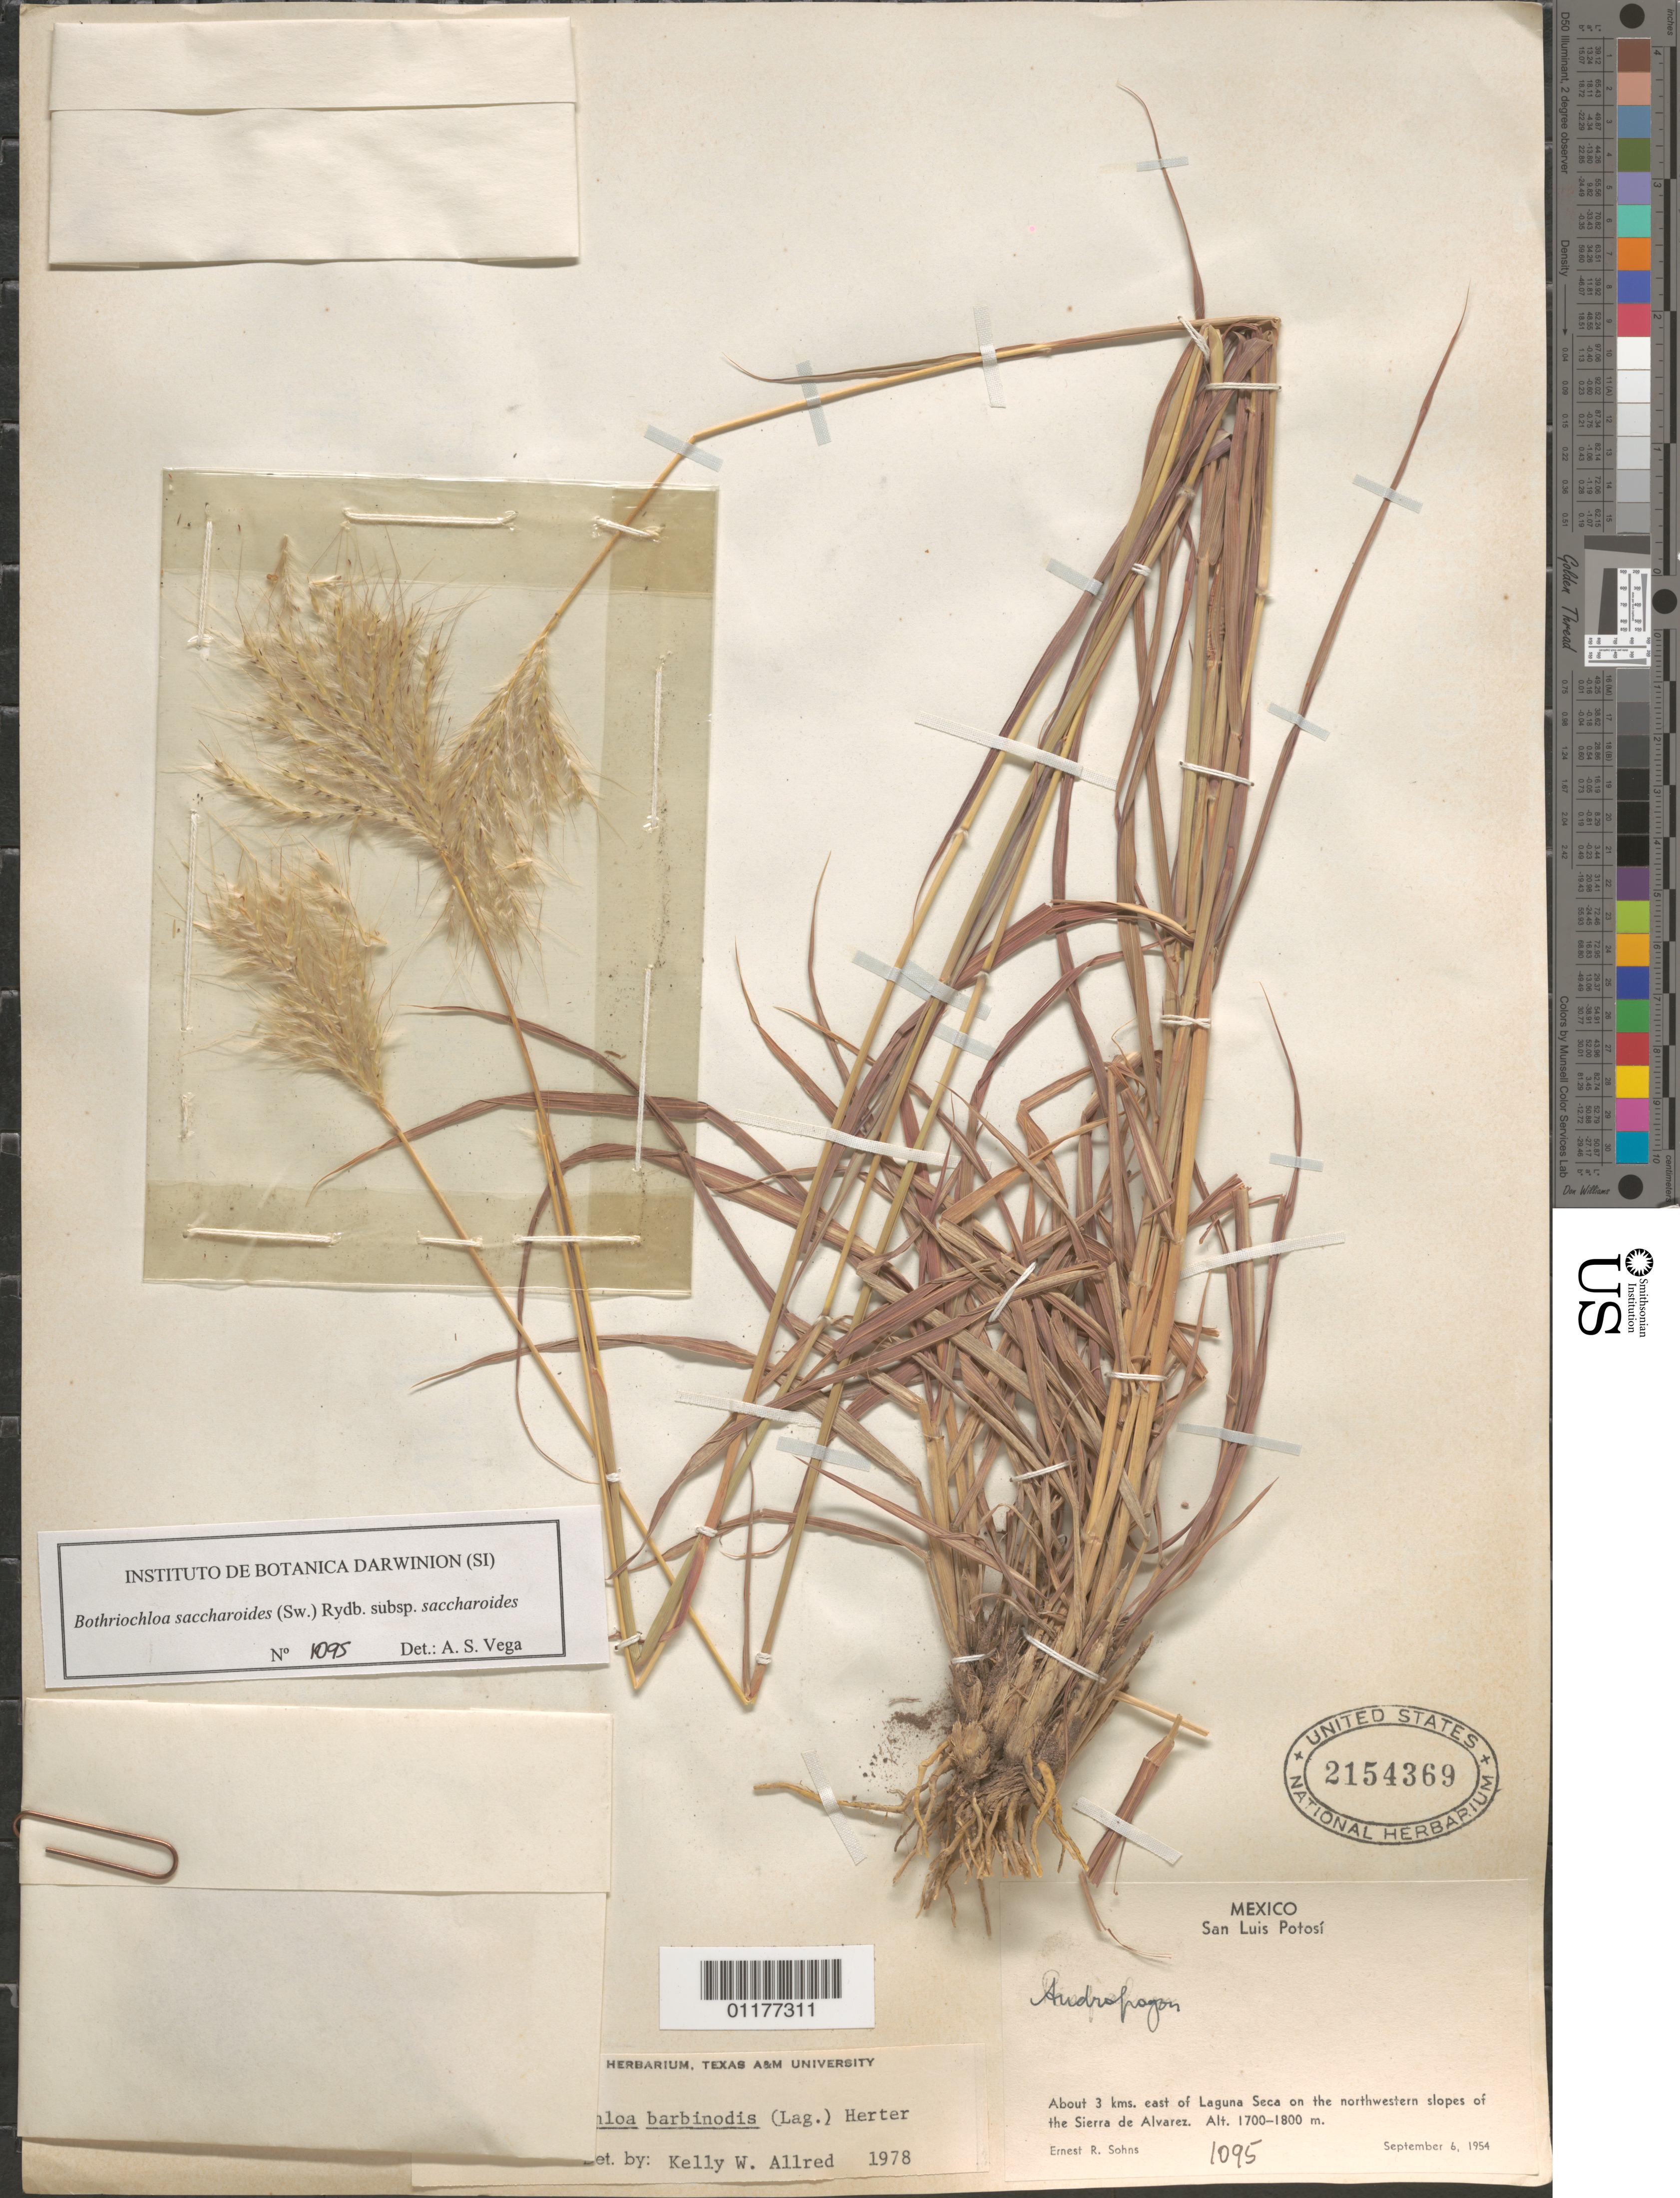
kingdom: Plantae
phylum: Tracheophyta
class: Liliopsida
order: Poales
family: Poaceae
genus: Bothriochloa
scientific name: Bothriochloa saccharoides subsp. saccharoides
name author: (Sw.) Rydb.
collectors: E. R. Sohns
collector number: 1095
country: Mexico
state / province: San Luis Potosí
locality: E of Laguna Secaon the NW slopes of the Sierra de Alvarez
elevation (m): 1700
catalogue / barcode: US 2154369